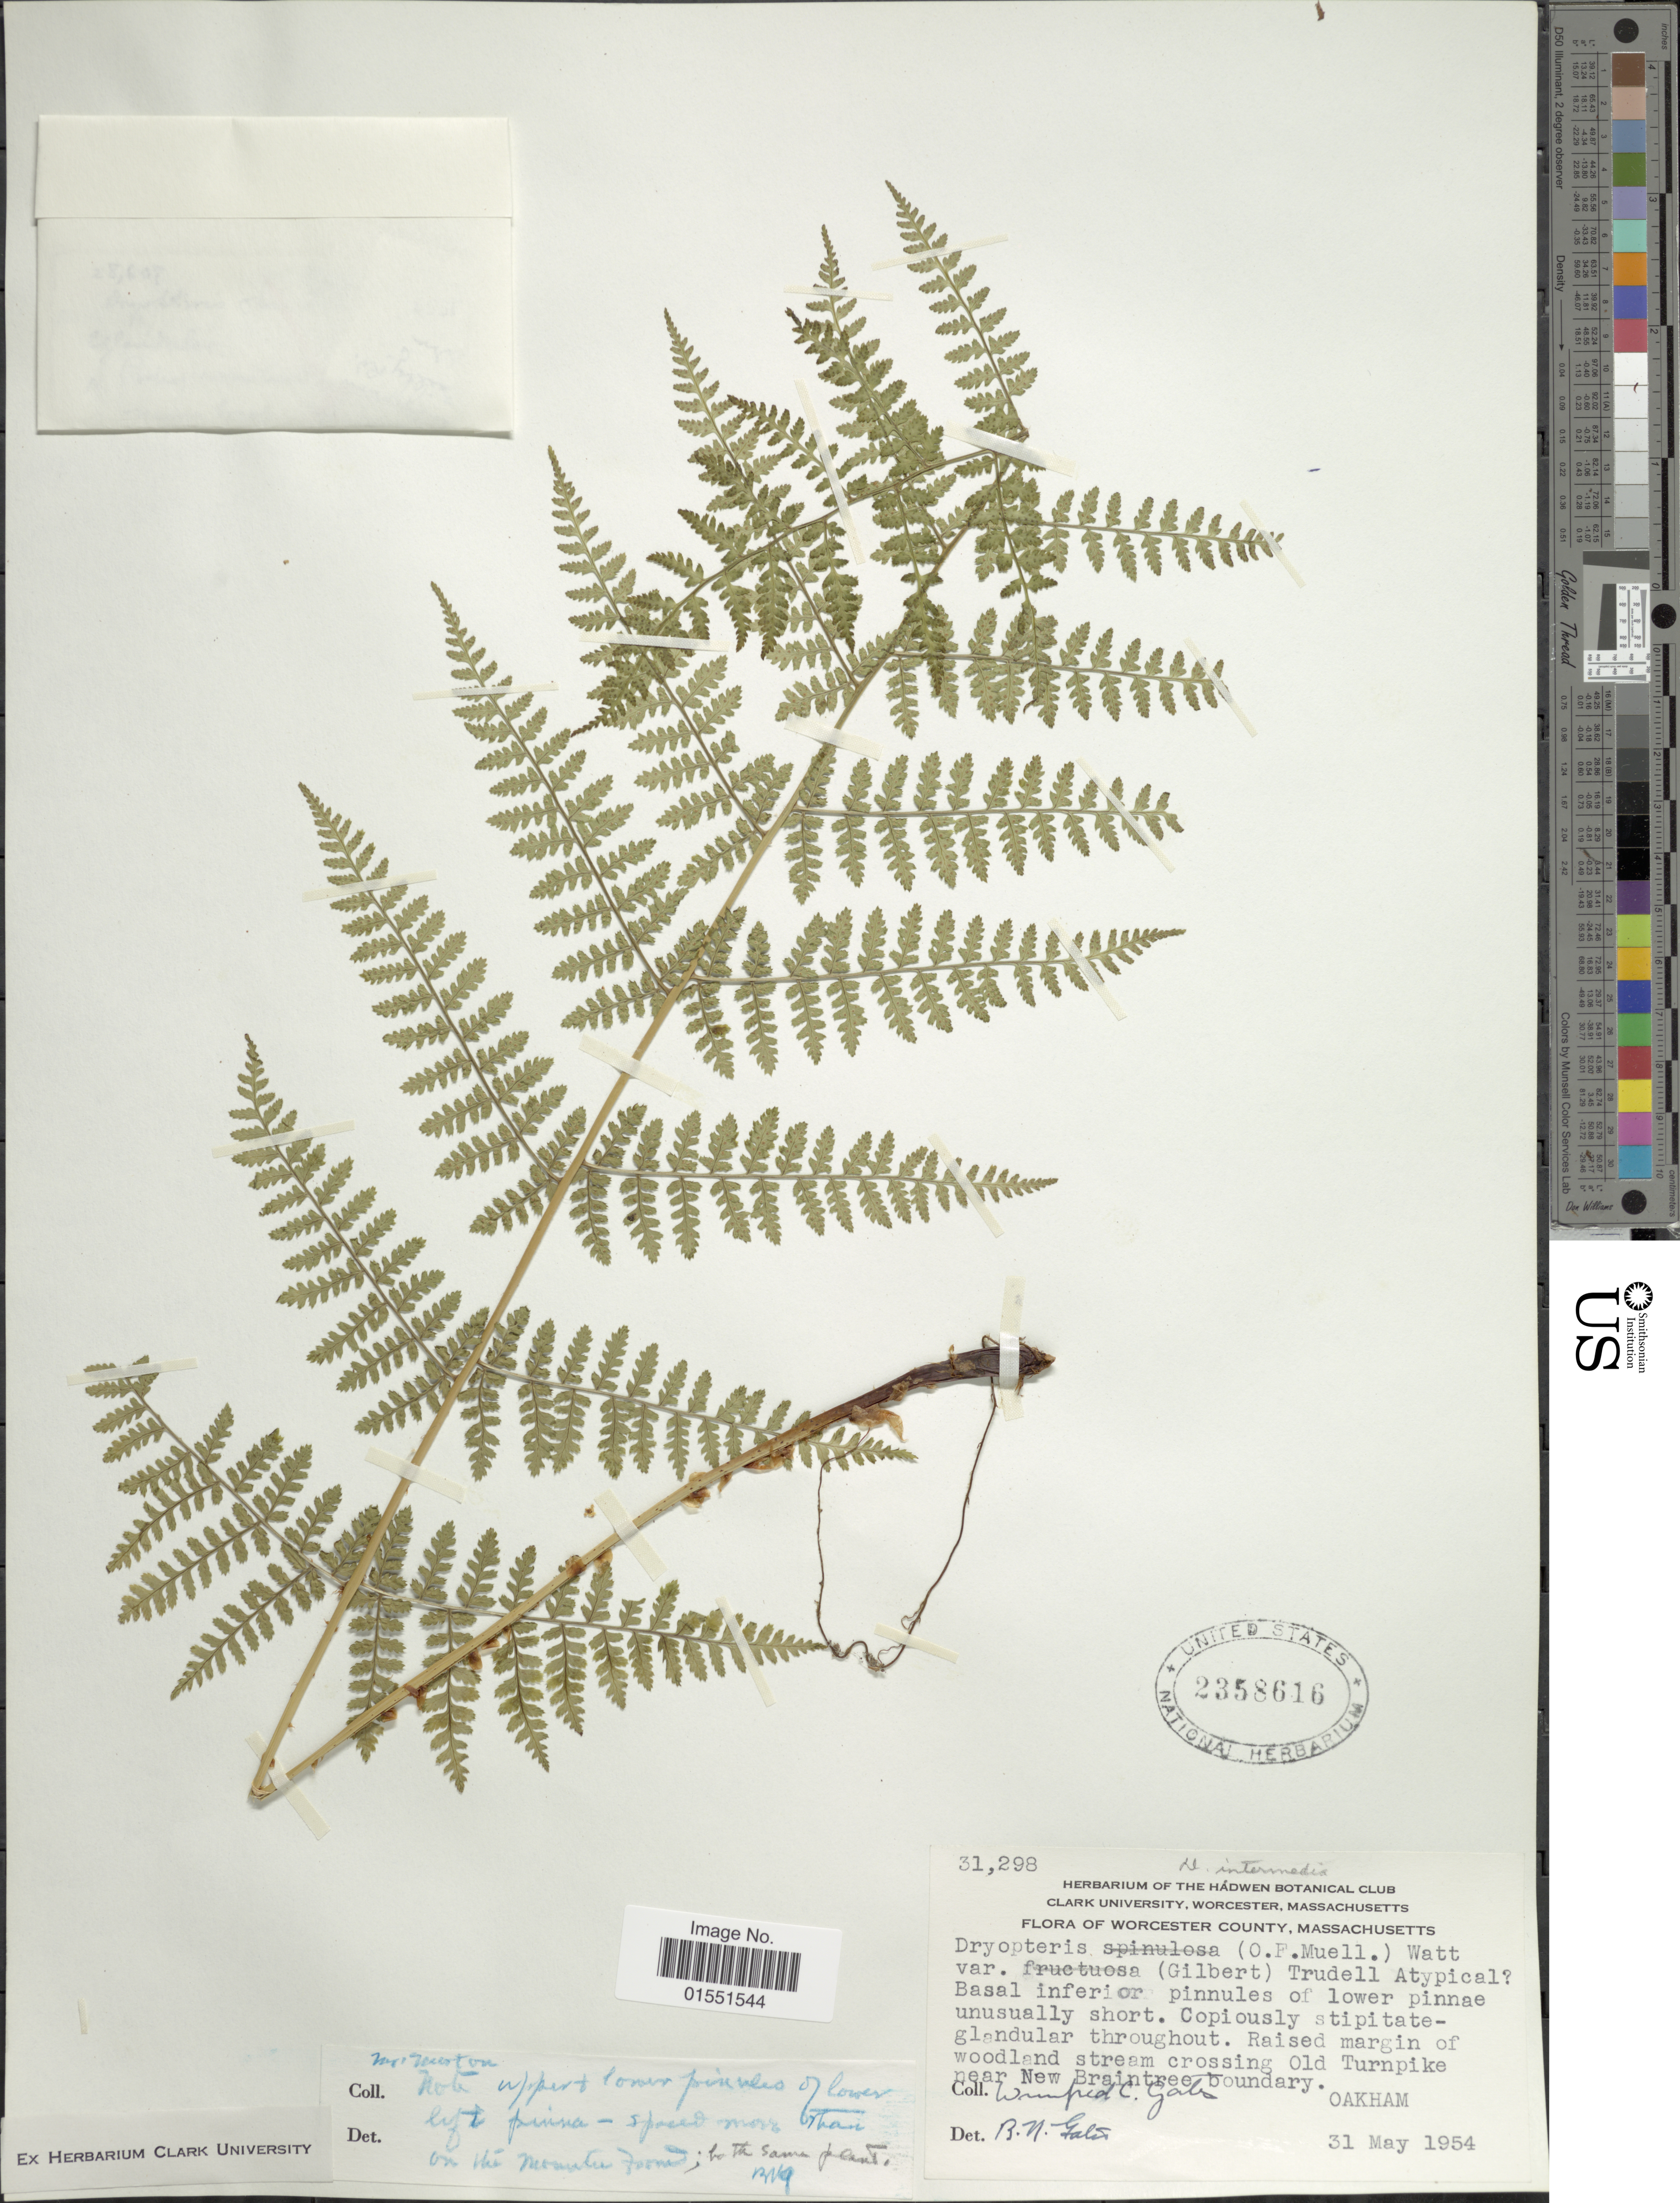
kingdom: Plantae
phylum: Tracheophyta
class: Polypodiopsida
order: Polypodiales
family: Dryopteridaceae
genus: Dryopteris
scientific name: Dryopteris intermedia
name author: (Muhl.) A. Gray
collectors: W. Gates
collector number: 31298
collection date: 1954-05-31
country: United States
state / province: Massachusetts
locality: Worcester County, Raised margin of woodland stream crossing Old Turnpike near New Braintree boundary. Oakham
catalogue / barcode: US 2358616